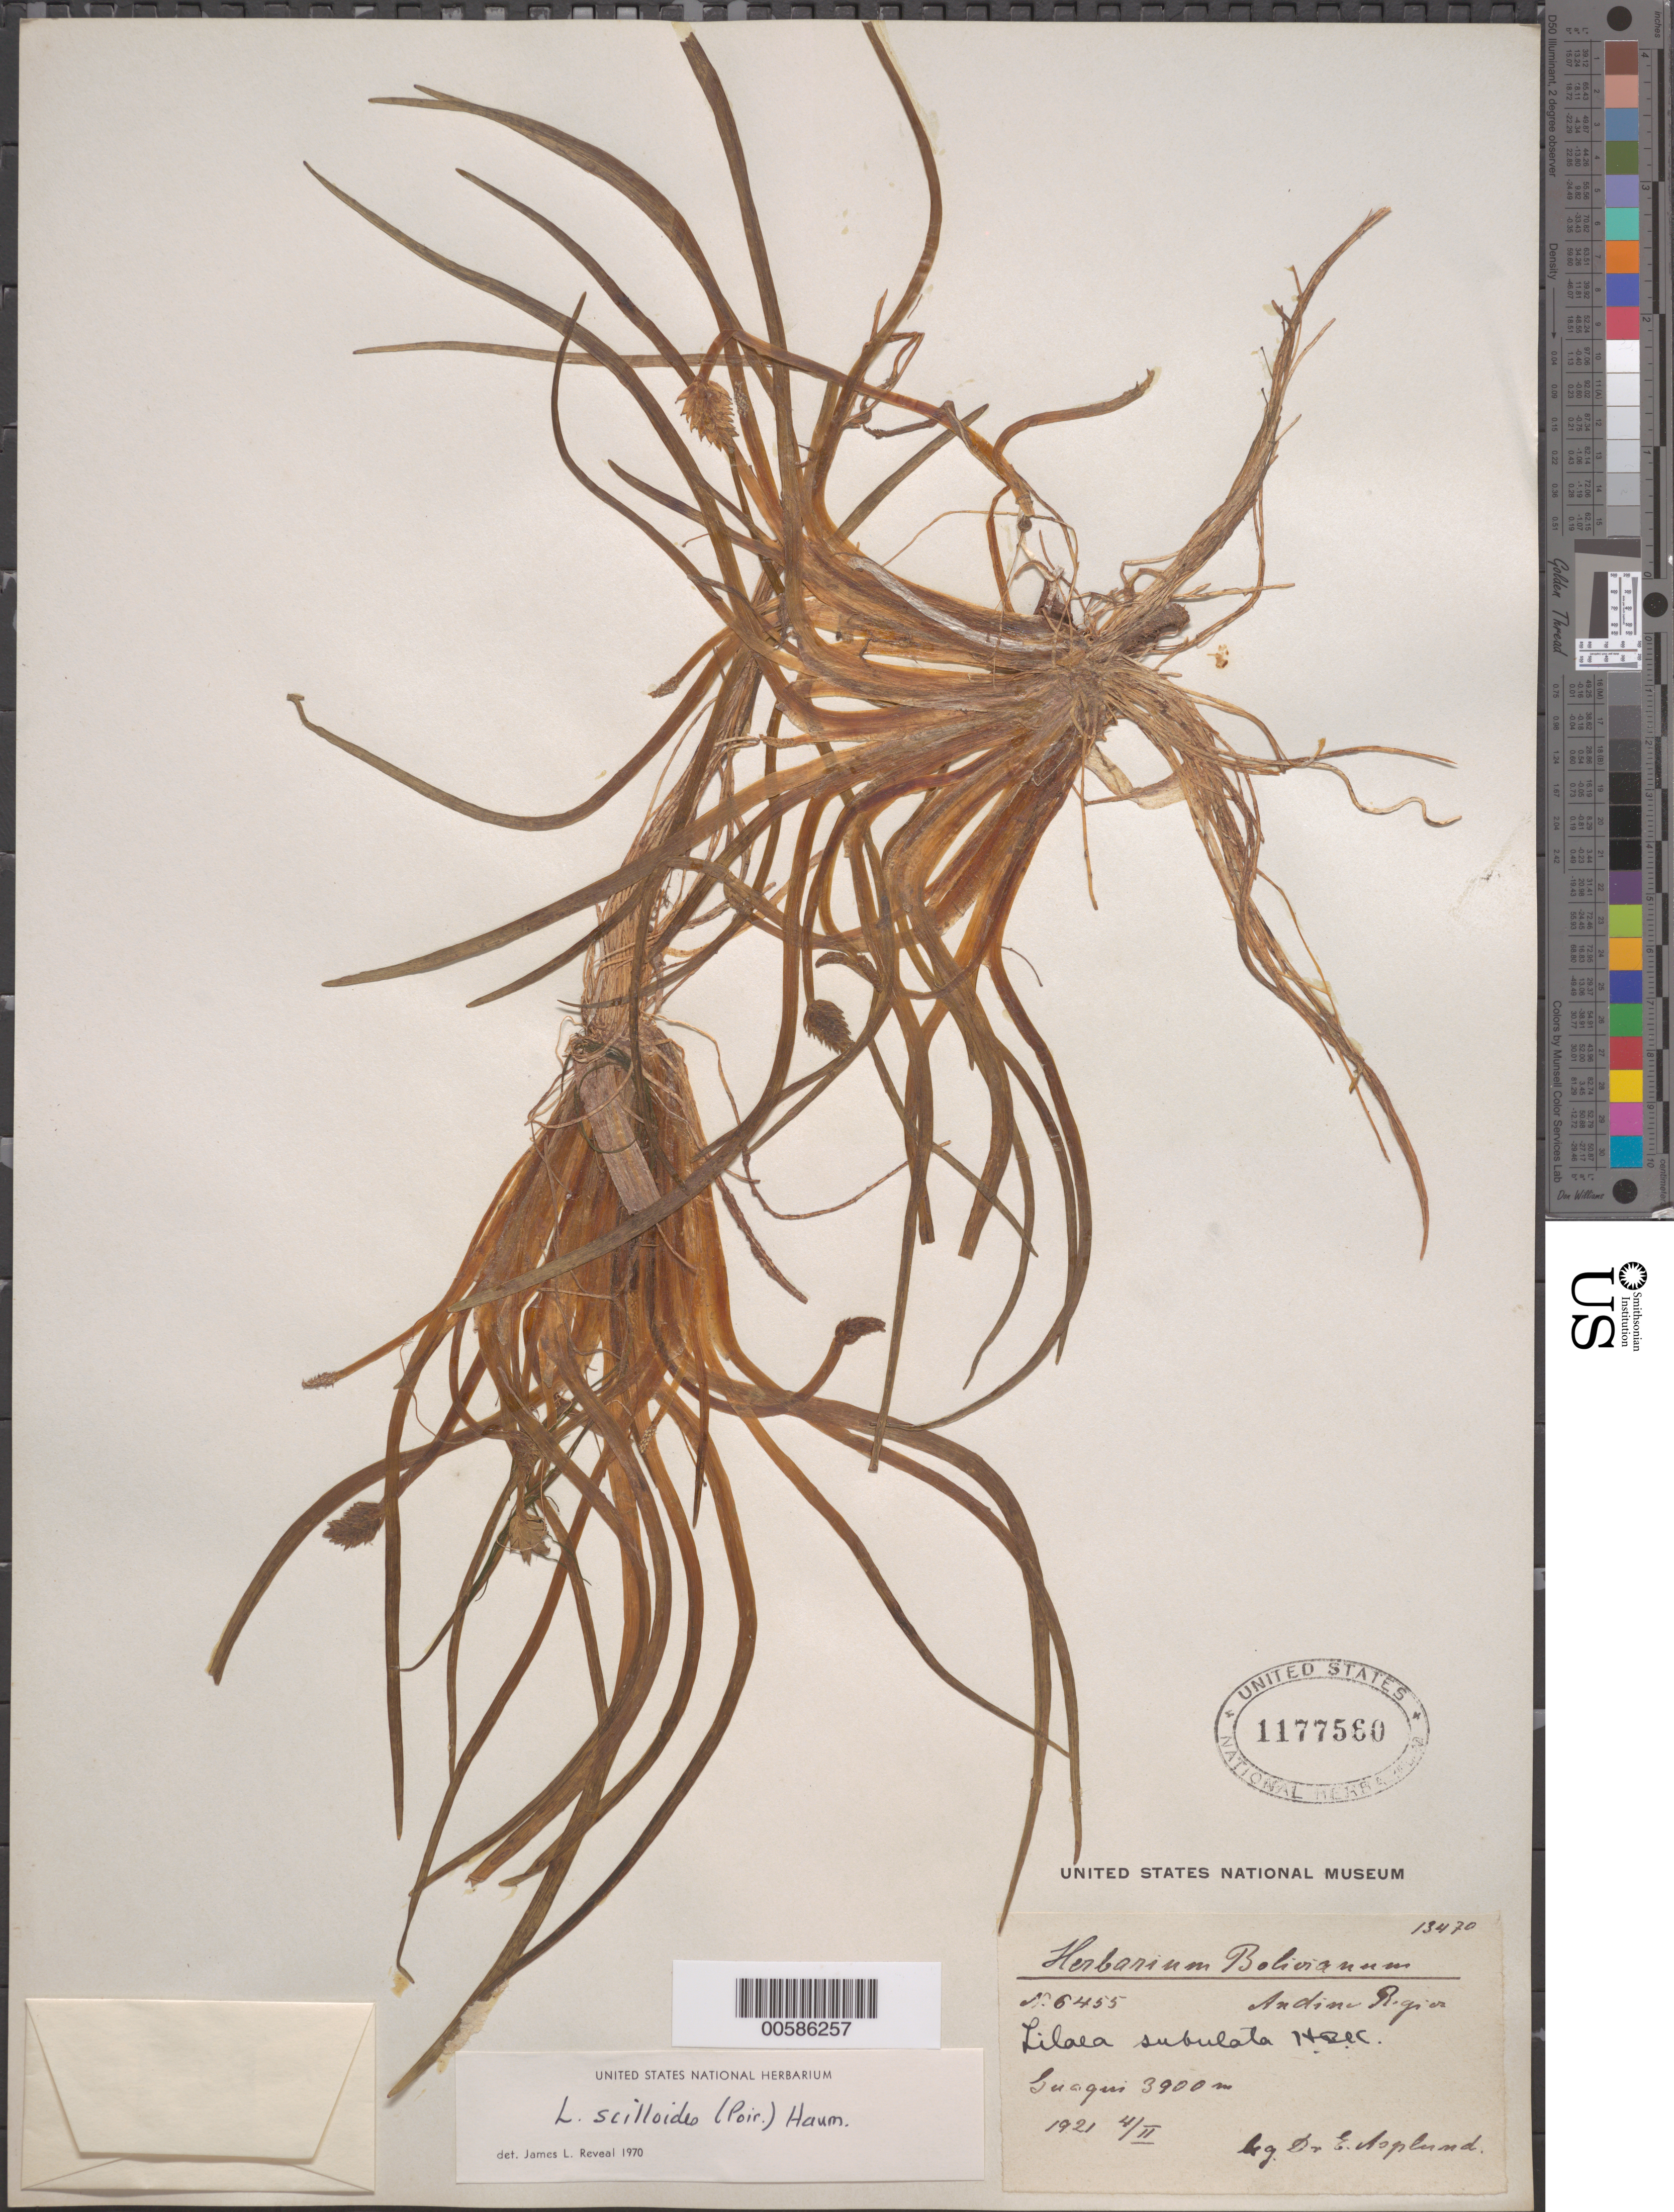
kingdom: Plantae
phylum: Tracheophyta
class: Liliopsida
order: Alismatales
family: Juncaginaceae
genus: Triglochin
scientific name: Triglochin scilloides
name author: (Poir.) Mering & Kadereit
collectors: E. Asplund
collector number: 13470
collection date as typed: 04 Feb 1921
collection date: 1921-02-04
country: Bolivia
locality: Guagui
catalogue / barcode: US 1177560